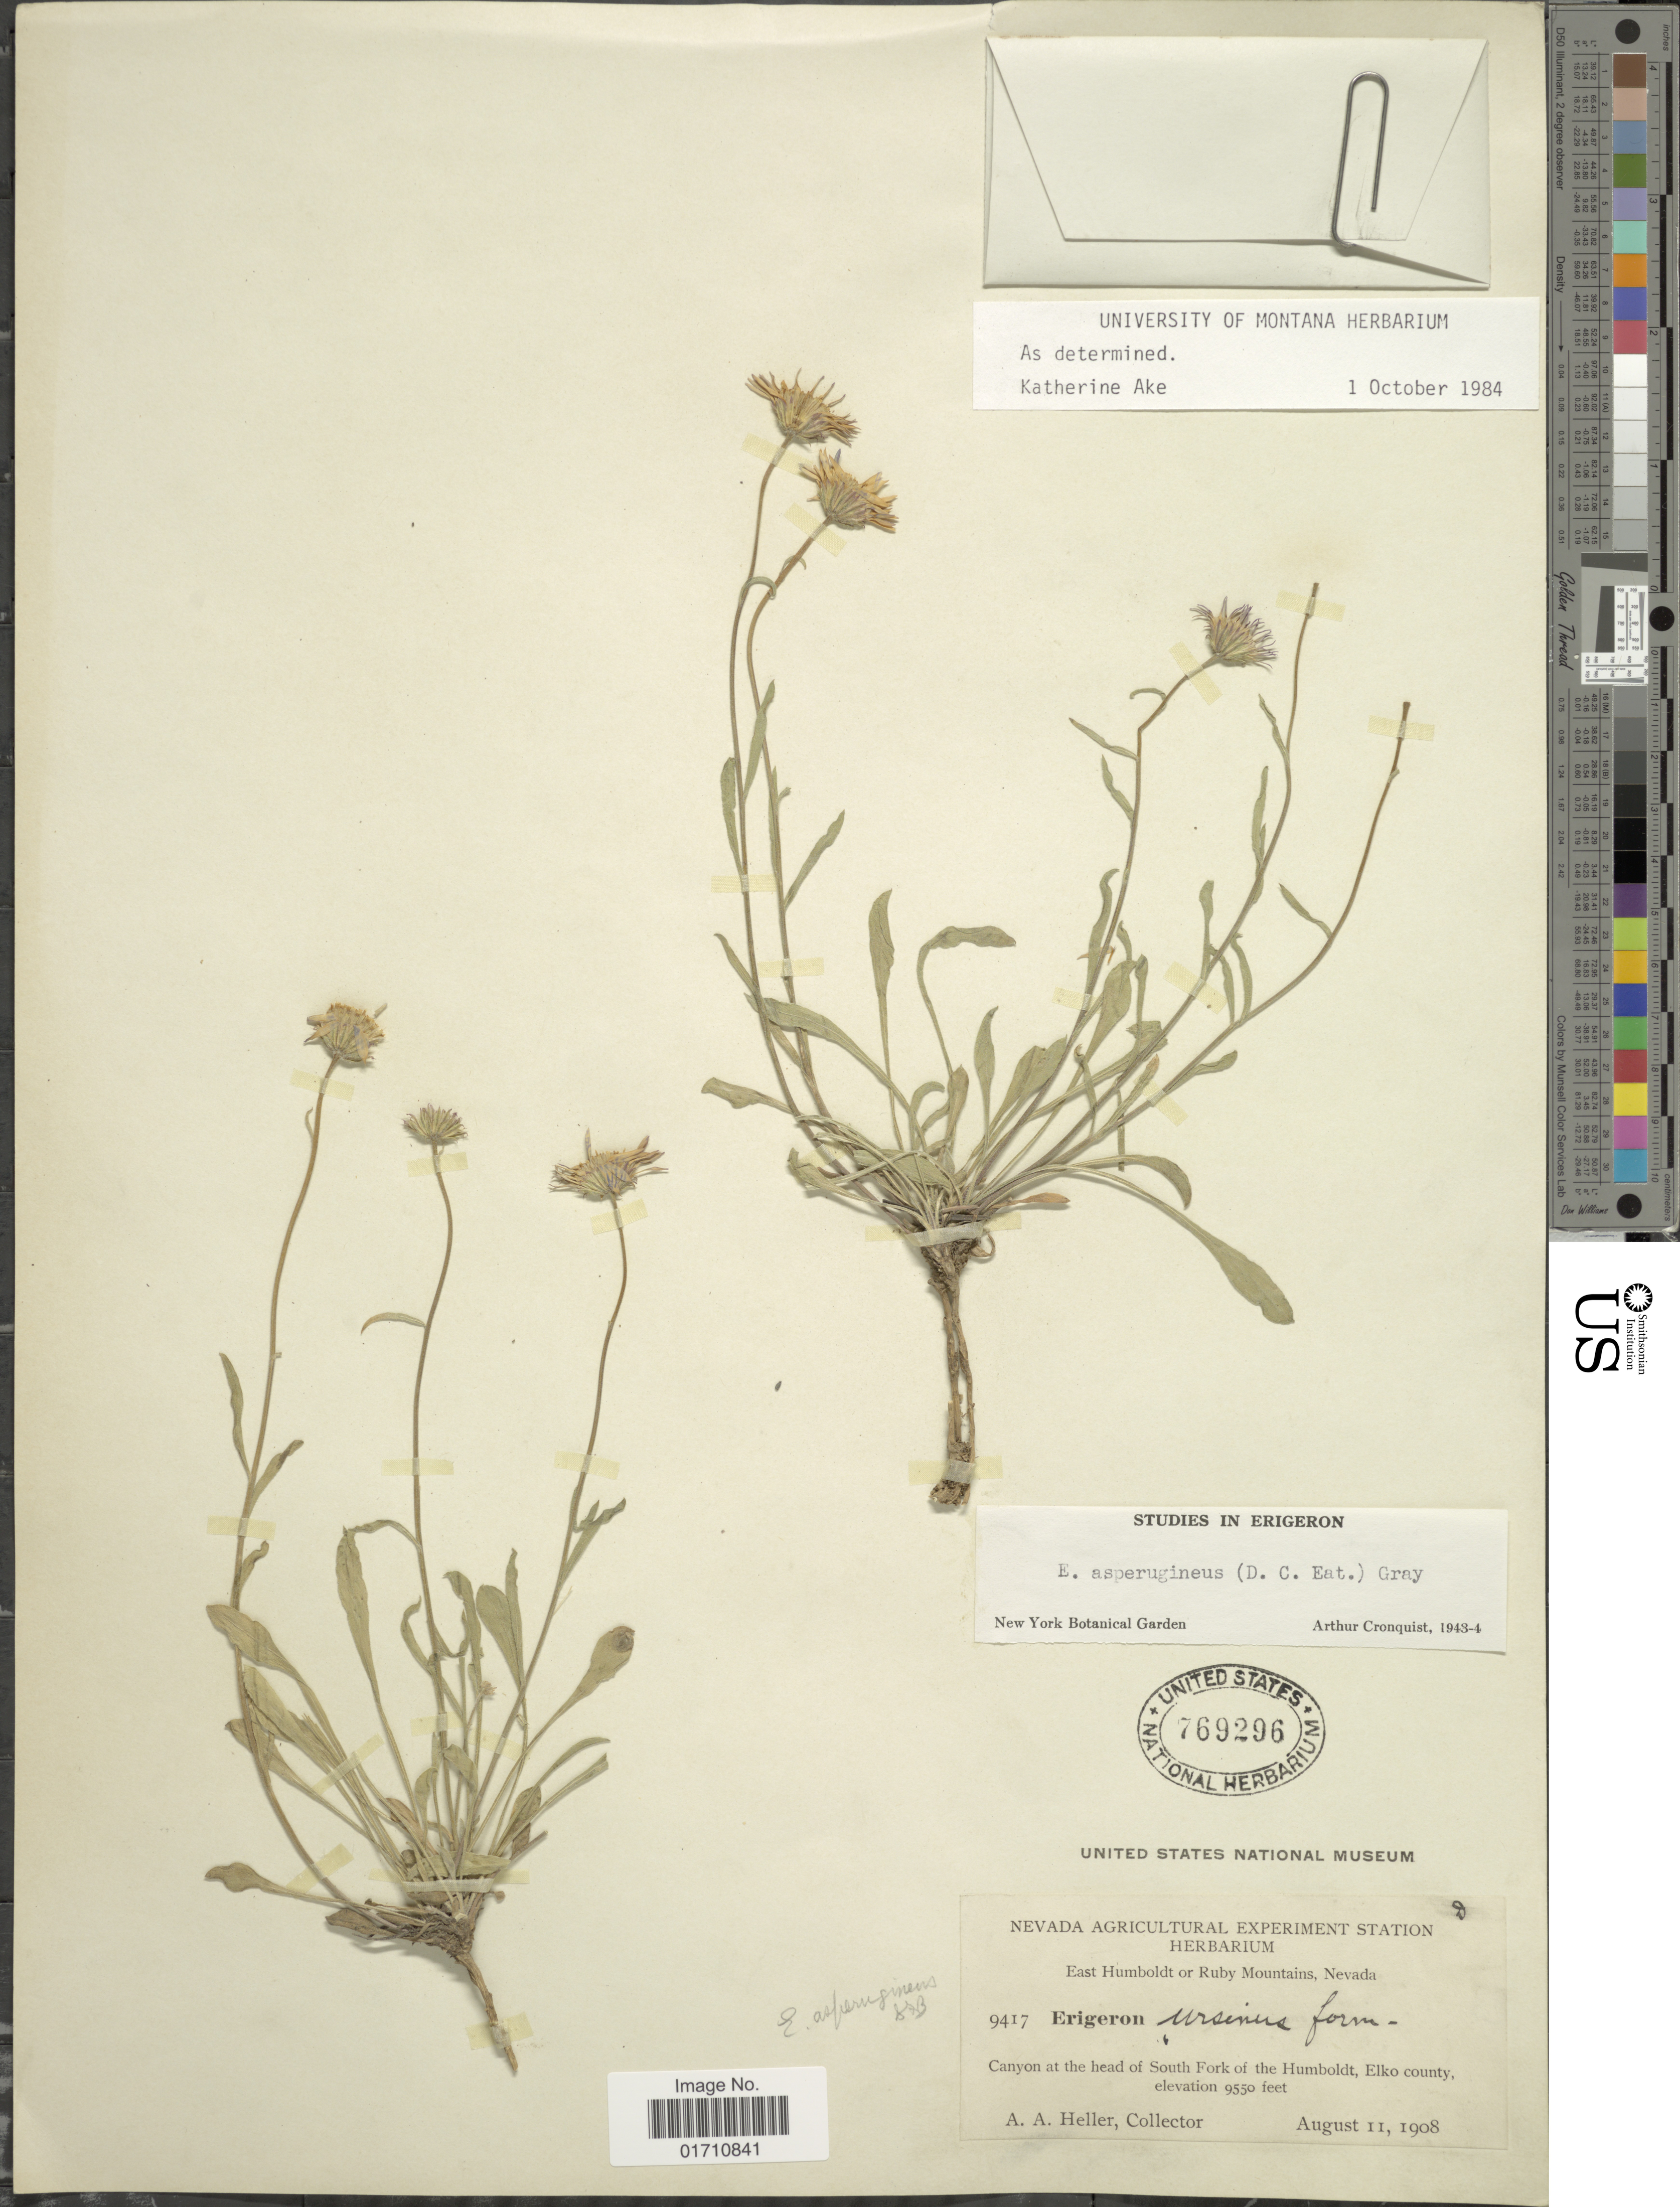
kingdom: Plantae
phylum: Tracheophyta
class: Magnoliopsida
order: Asterales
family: Asteraceae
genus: Erigeron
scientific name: Erigeron asperugineus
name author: (D.C. Eaton) A. Gray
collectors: A. A. Heller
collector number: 9417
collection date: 1908-08-11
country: United States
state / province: Nevada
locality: East Humboldt or Ruby Mountains, Canyon at the head of South of the Humboldt, Elko County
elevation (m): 2911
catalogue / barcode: US 769296